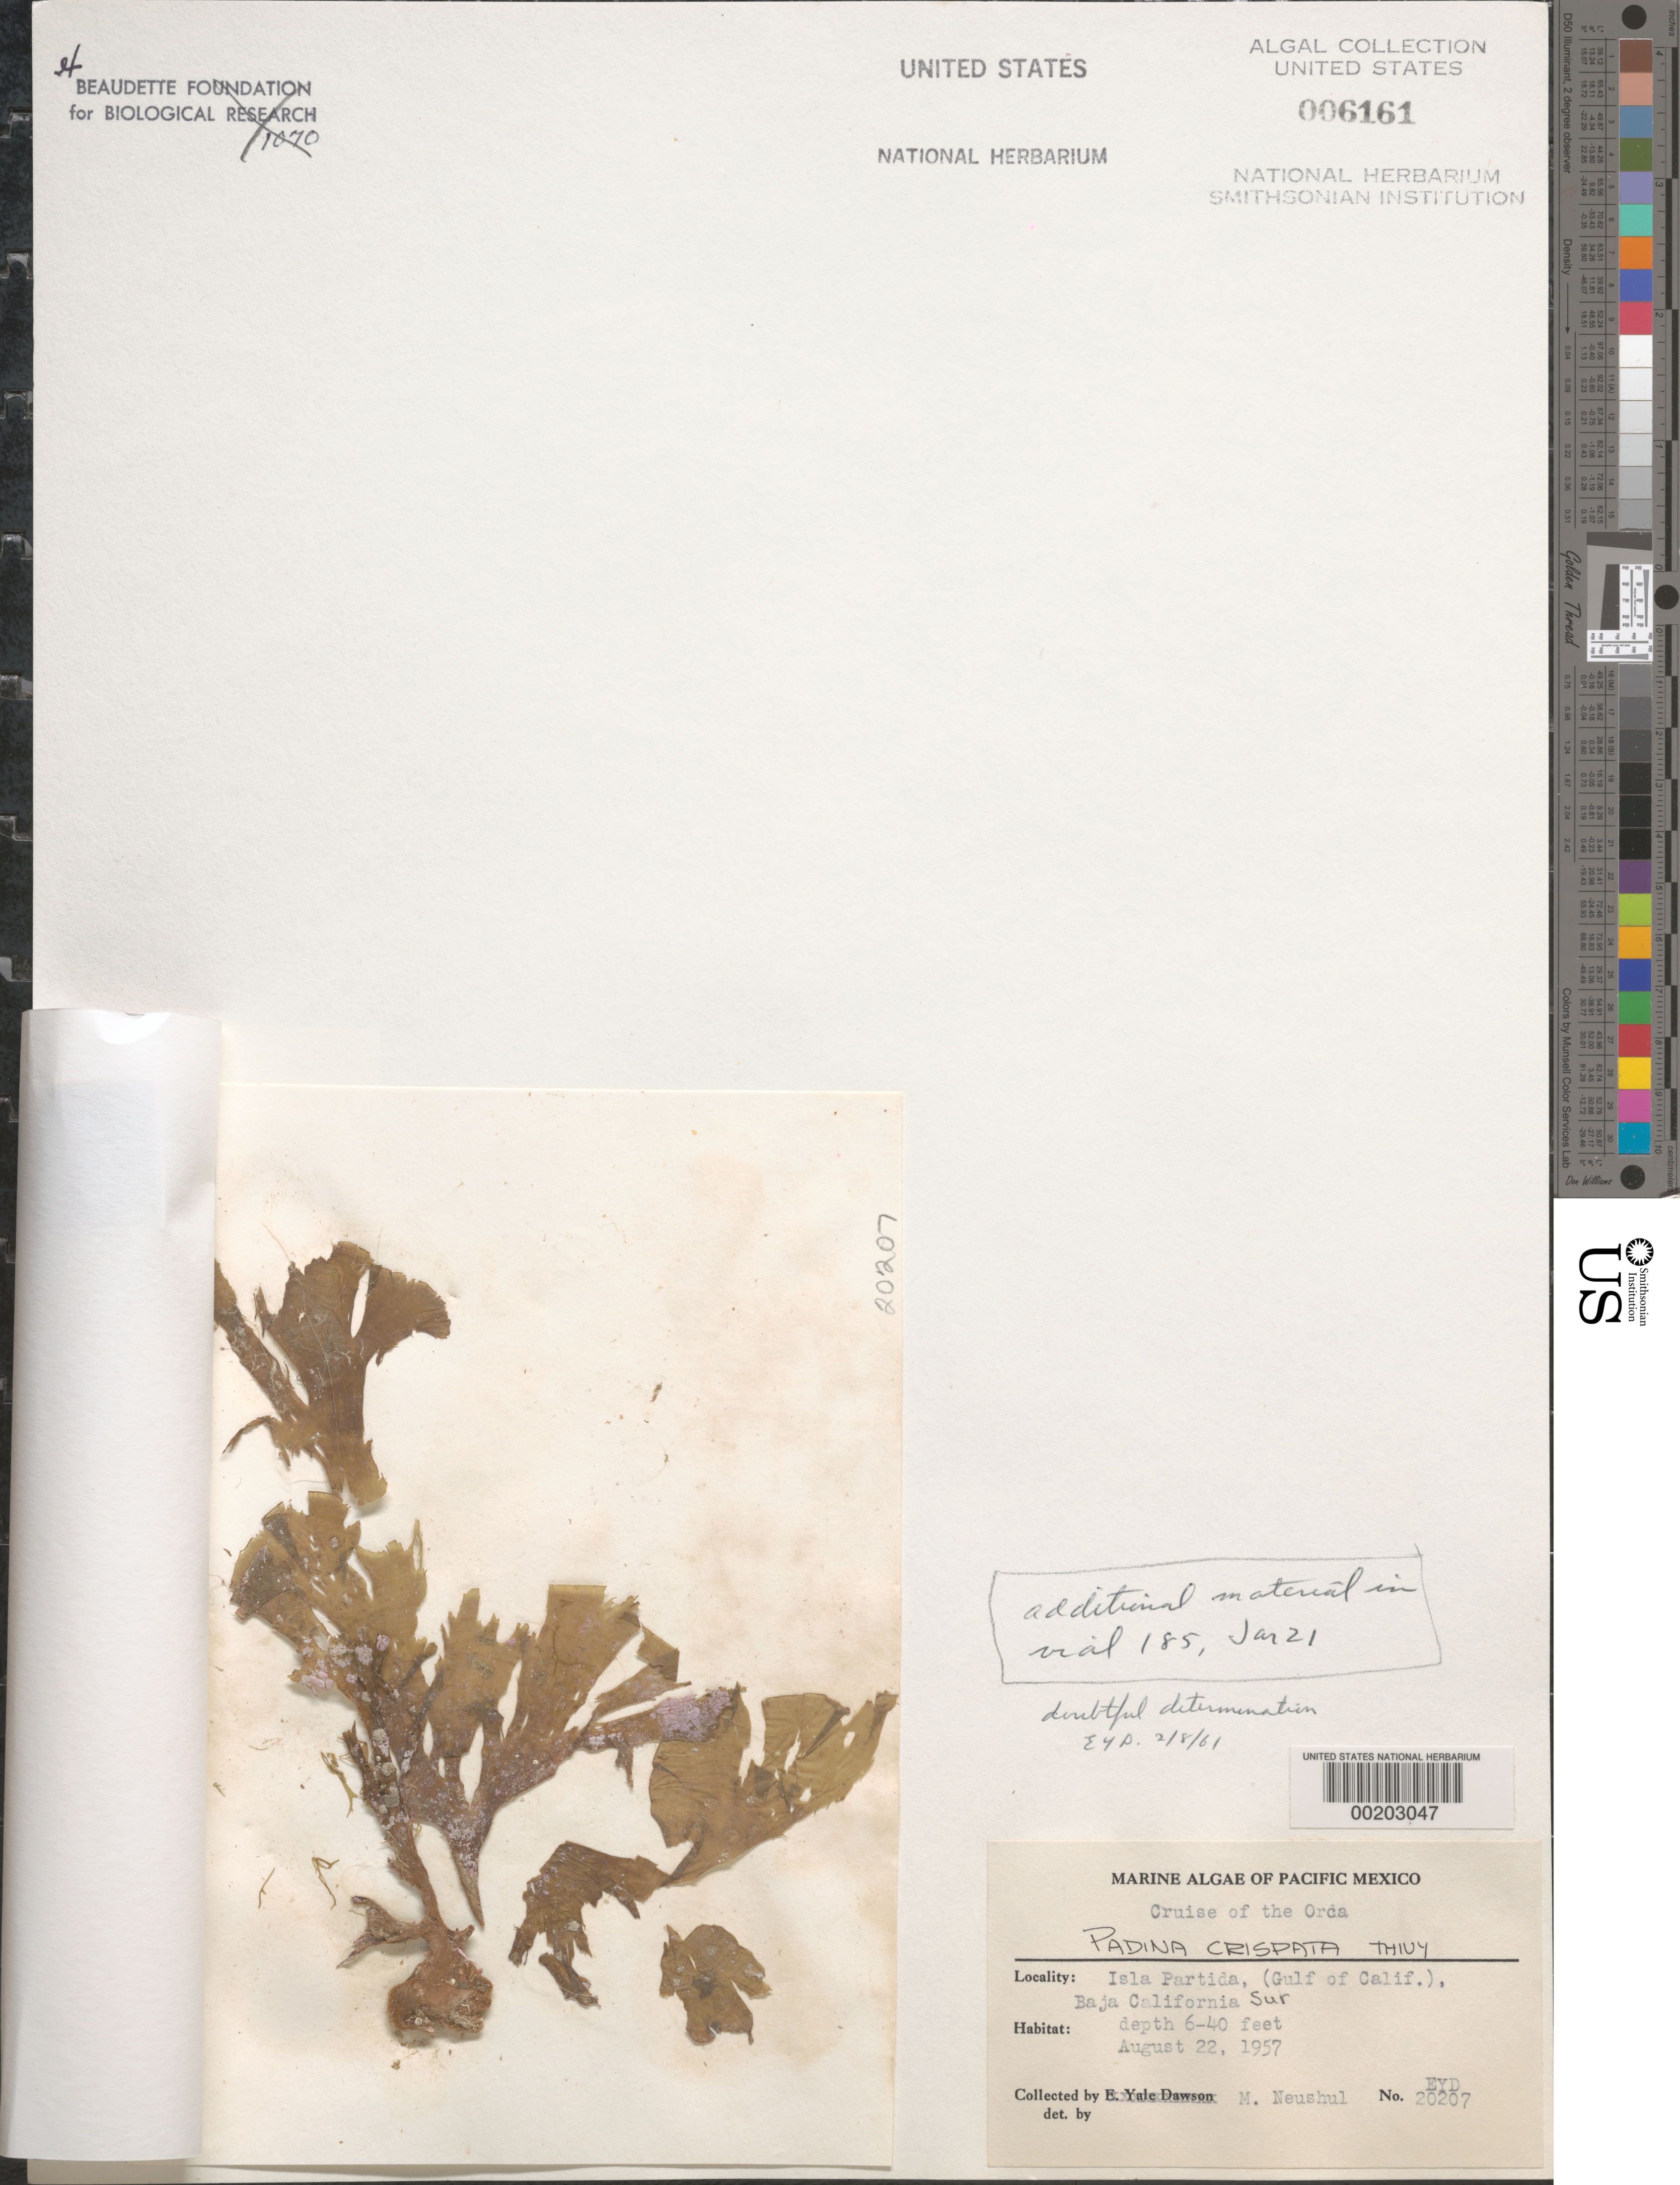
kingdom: Chromista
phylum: Ochrophyta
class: Phaeophyceae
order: Dictyotales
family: Dictyotaceae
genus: Padina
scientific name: Padina crispata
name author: Thivy in W.R. Taylor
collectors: M. Neushul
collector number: EYD 20207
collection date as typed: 22 Aug 1957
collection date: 1957-08-22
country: Mexico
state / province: Baja California Sur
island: Isla Partida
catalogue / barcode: US 6161